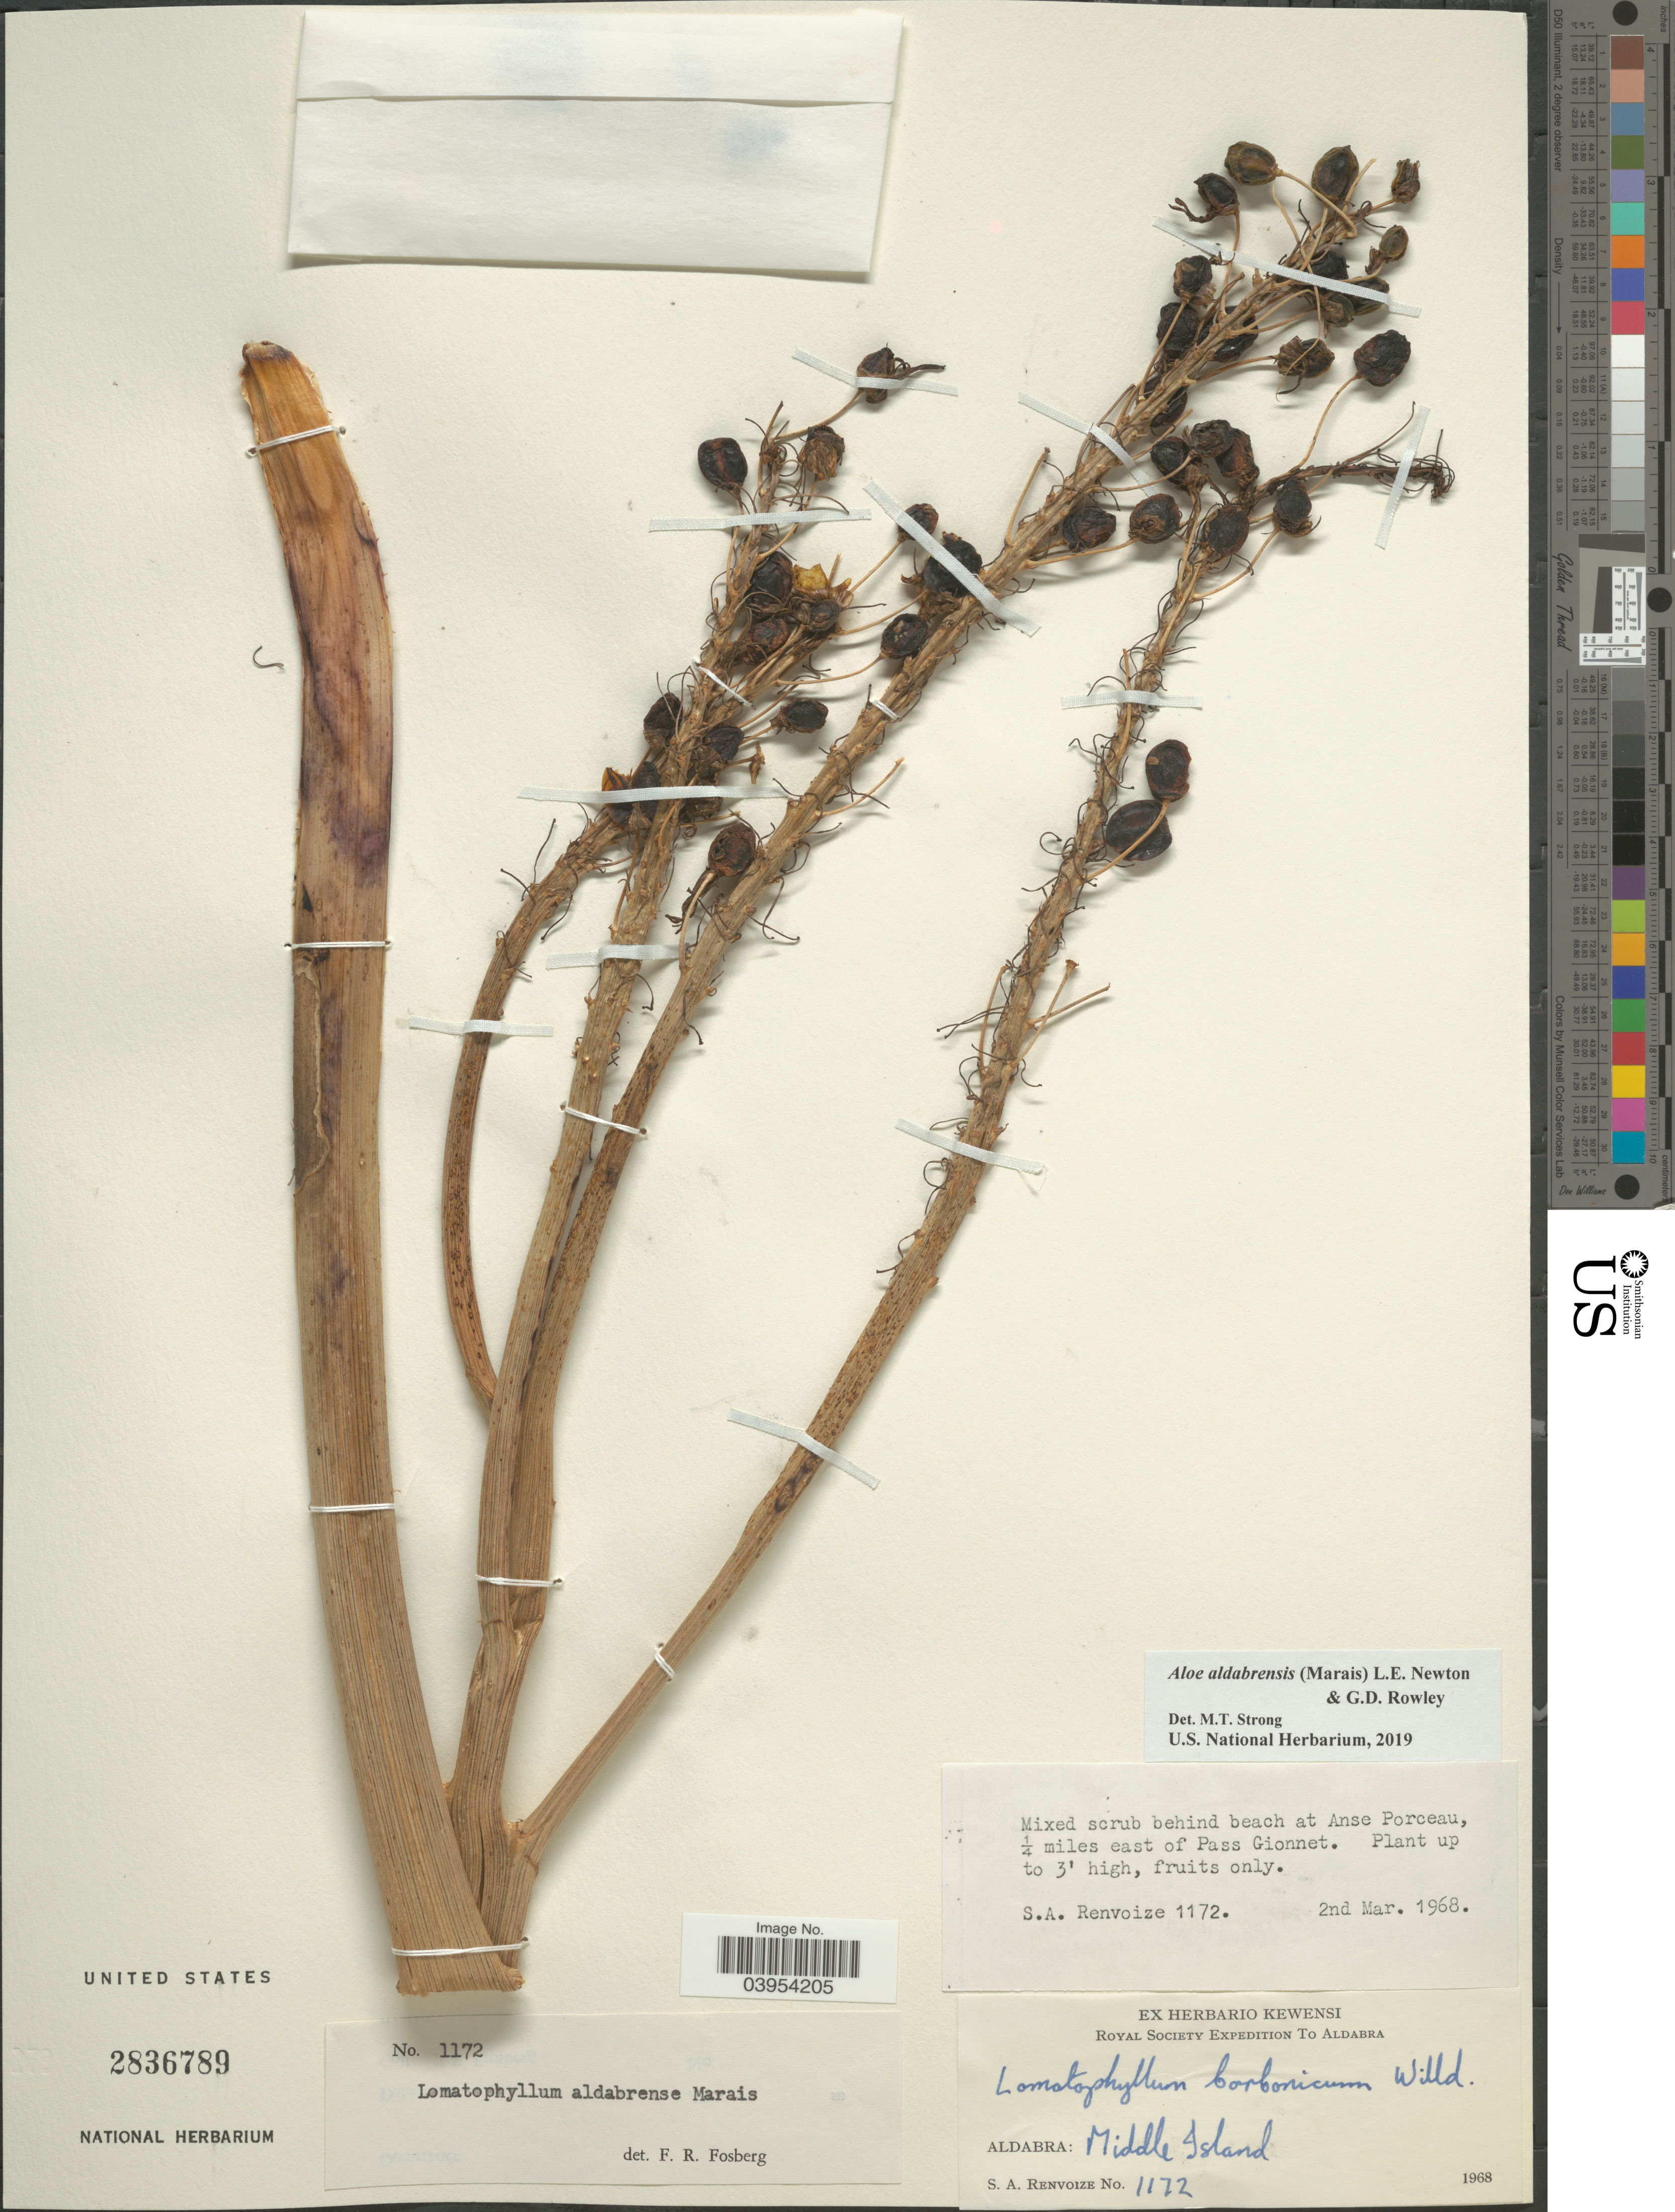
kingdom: Plantae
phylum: Tracheophyta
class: Liliopsida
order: Asparagales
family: Asphodelaceae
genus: Aloe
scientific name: Aloe aldabrensis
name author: (Marais) L. E. Newton & G.D. Rowley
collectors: S. A. Renvoize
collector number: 1172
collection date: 1968-03-02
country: Seychelles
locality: Aldabra. Aldabra: Middle Island. Mixed scrub behind beach at Anse Porceau, ¼ miles east of Pass Gionnet.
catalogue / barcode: US 2836789